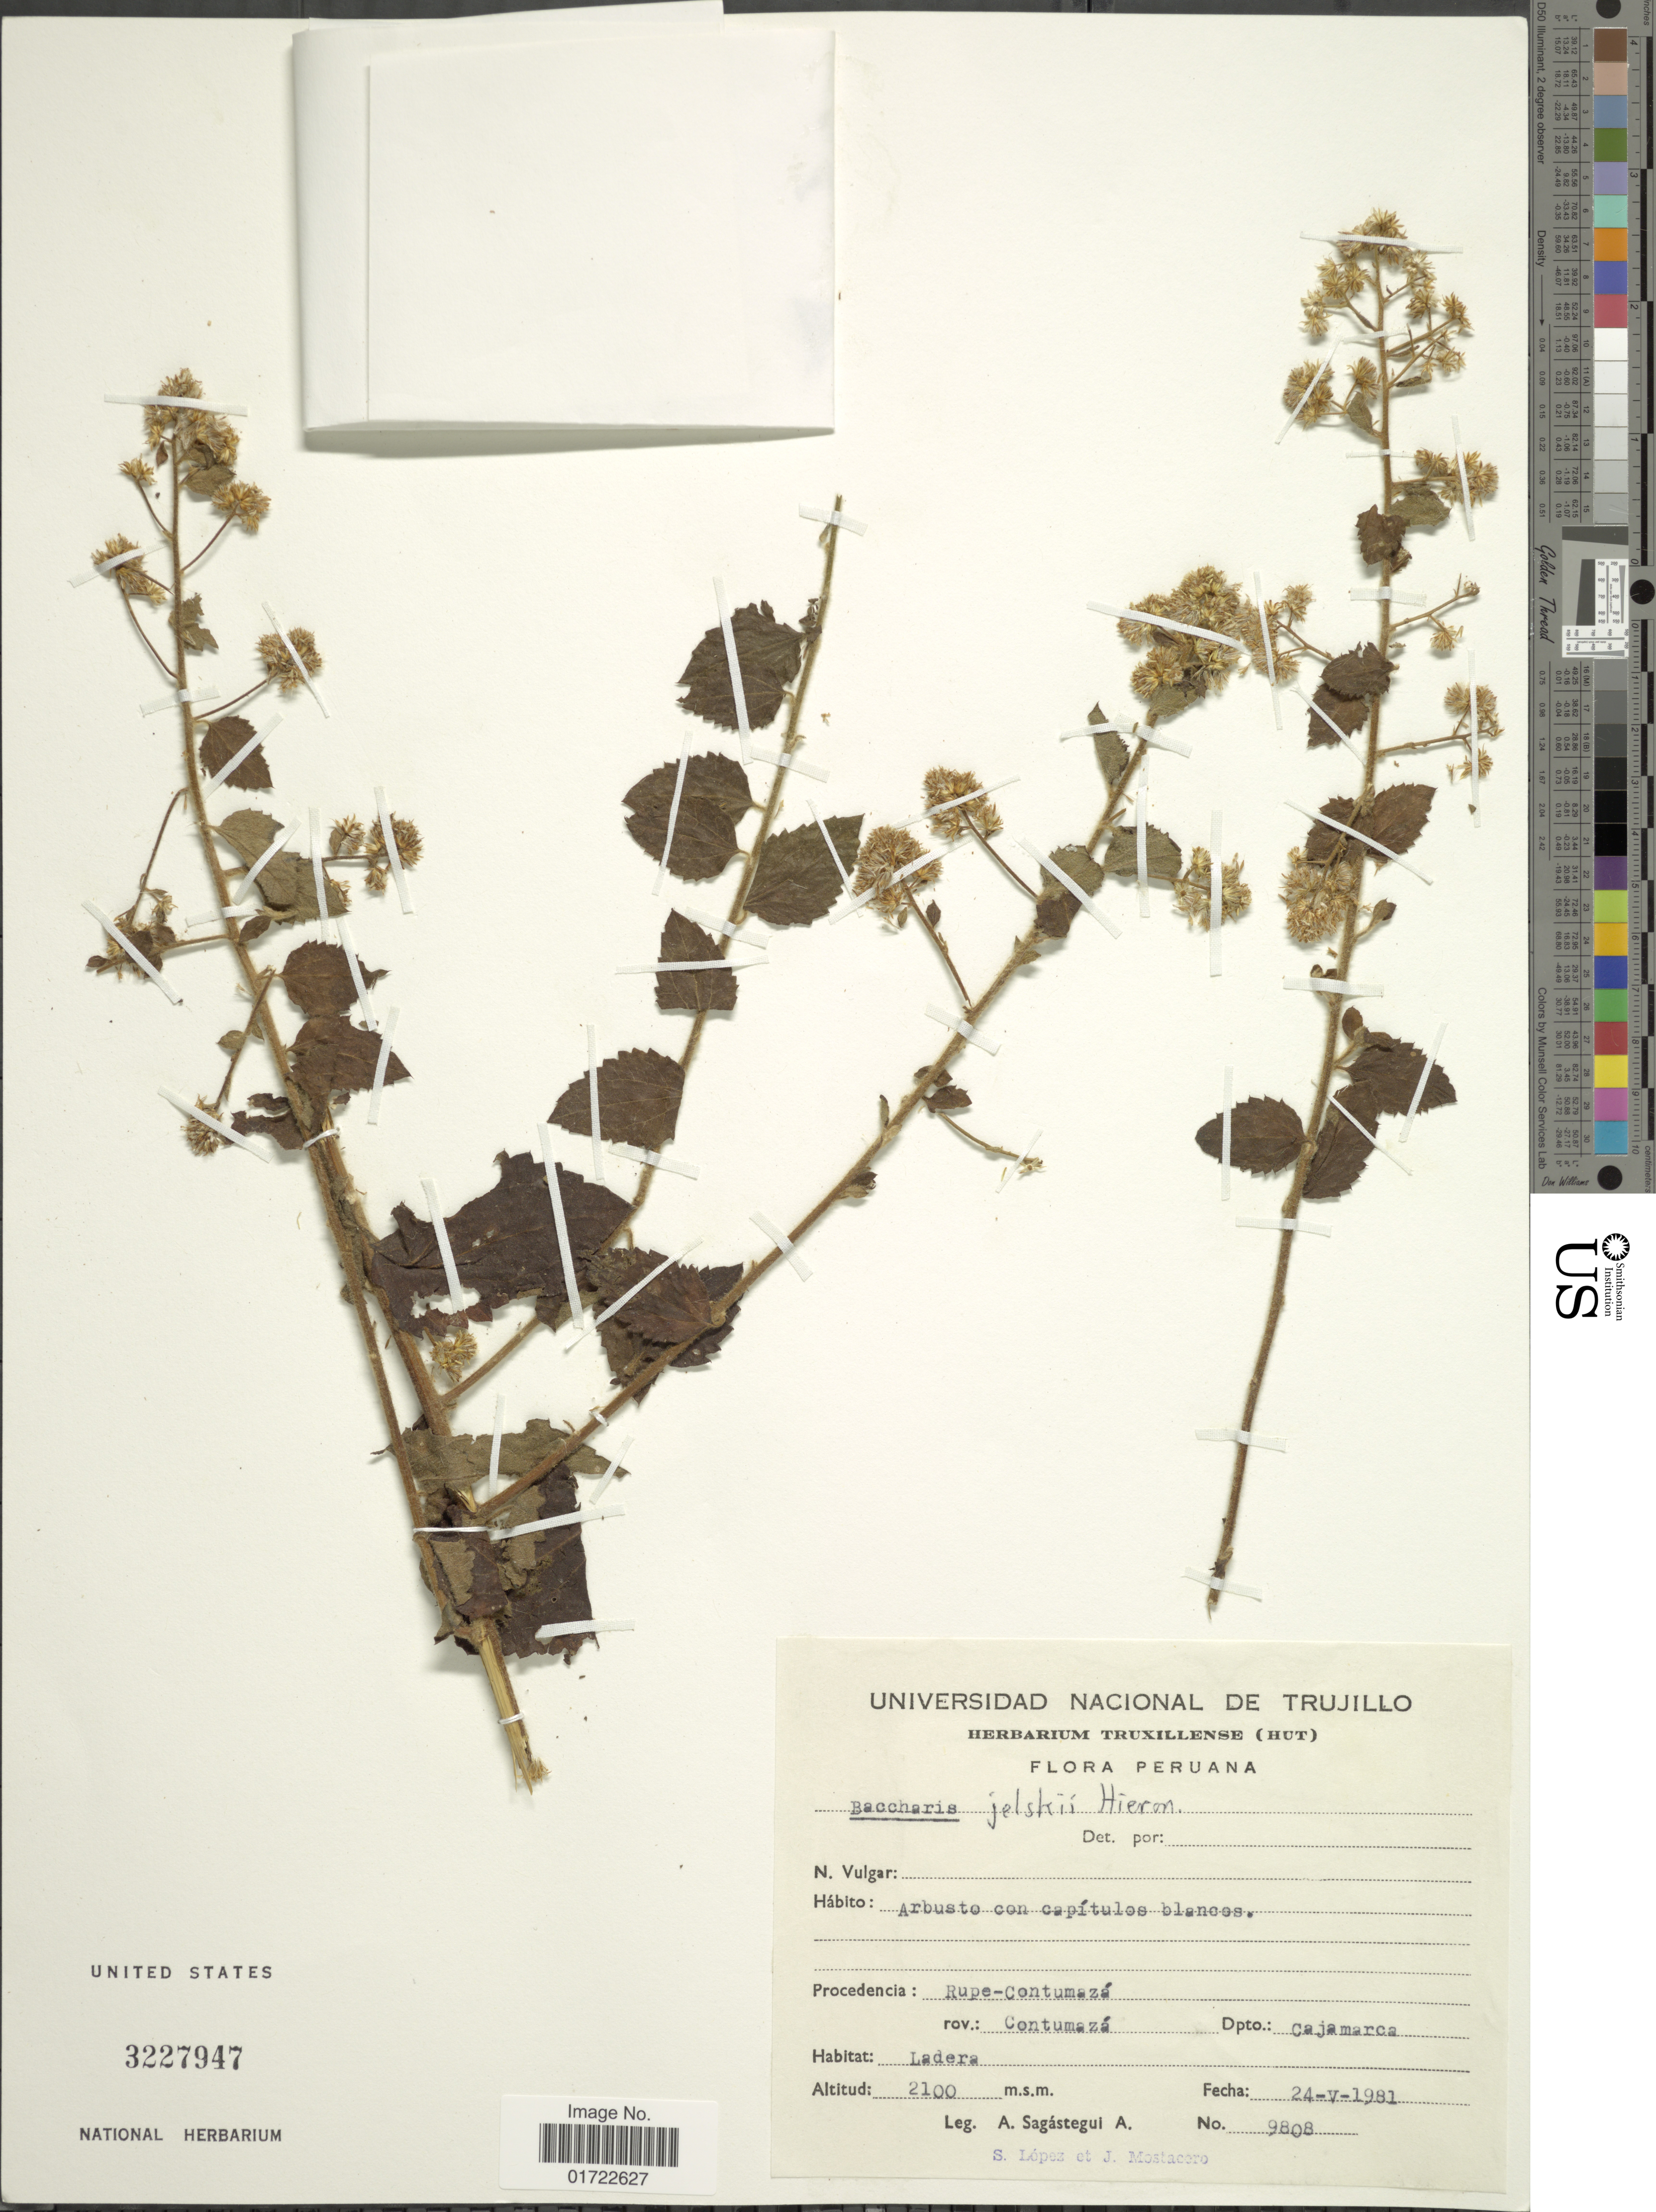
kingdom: Plantae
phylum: Tracheophyta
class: Magnoliopsida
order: Asterales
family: Asteraceae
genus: Baccharis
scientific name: Baccharis jelskii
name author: Hieron.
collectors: A. Sagástegui A., S. Lopez & J. Mostacero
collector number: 9808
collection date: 1981-05-24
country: Peru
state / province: Cajamarca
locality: Dpto.: Cajamarca, Prov.: Centumazá, Rupe-Contumazá.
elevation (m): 2100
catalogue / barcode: US 3227947